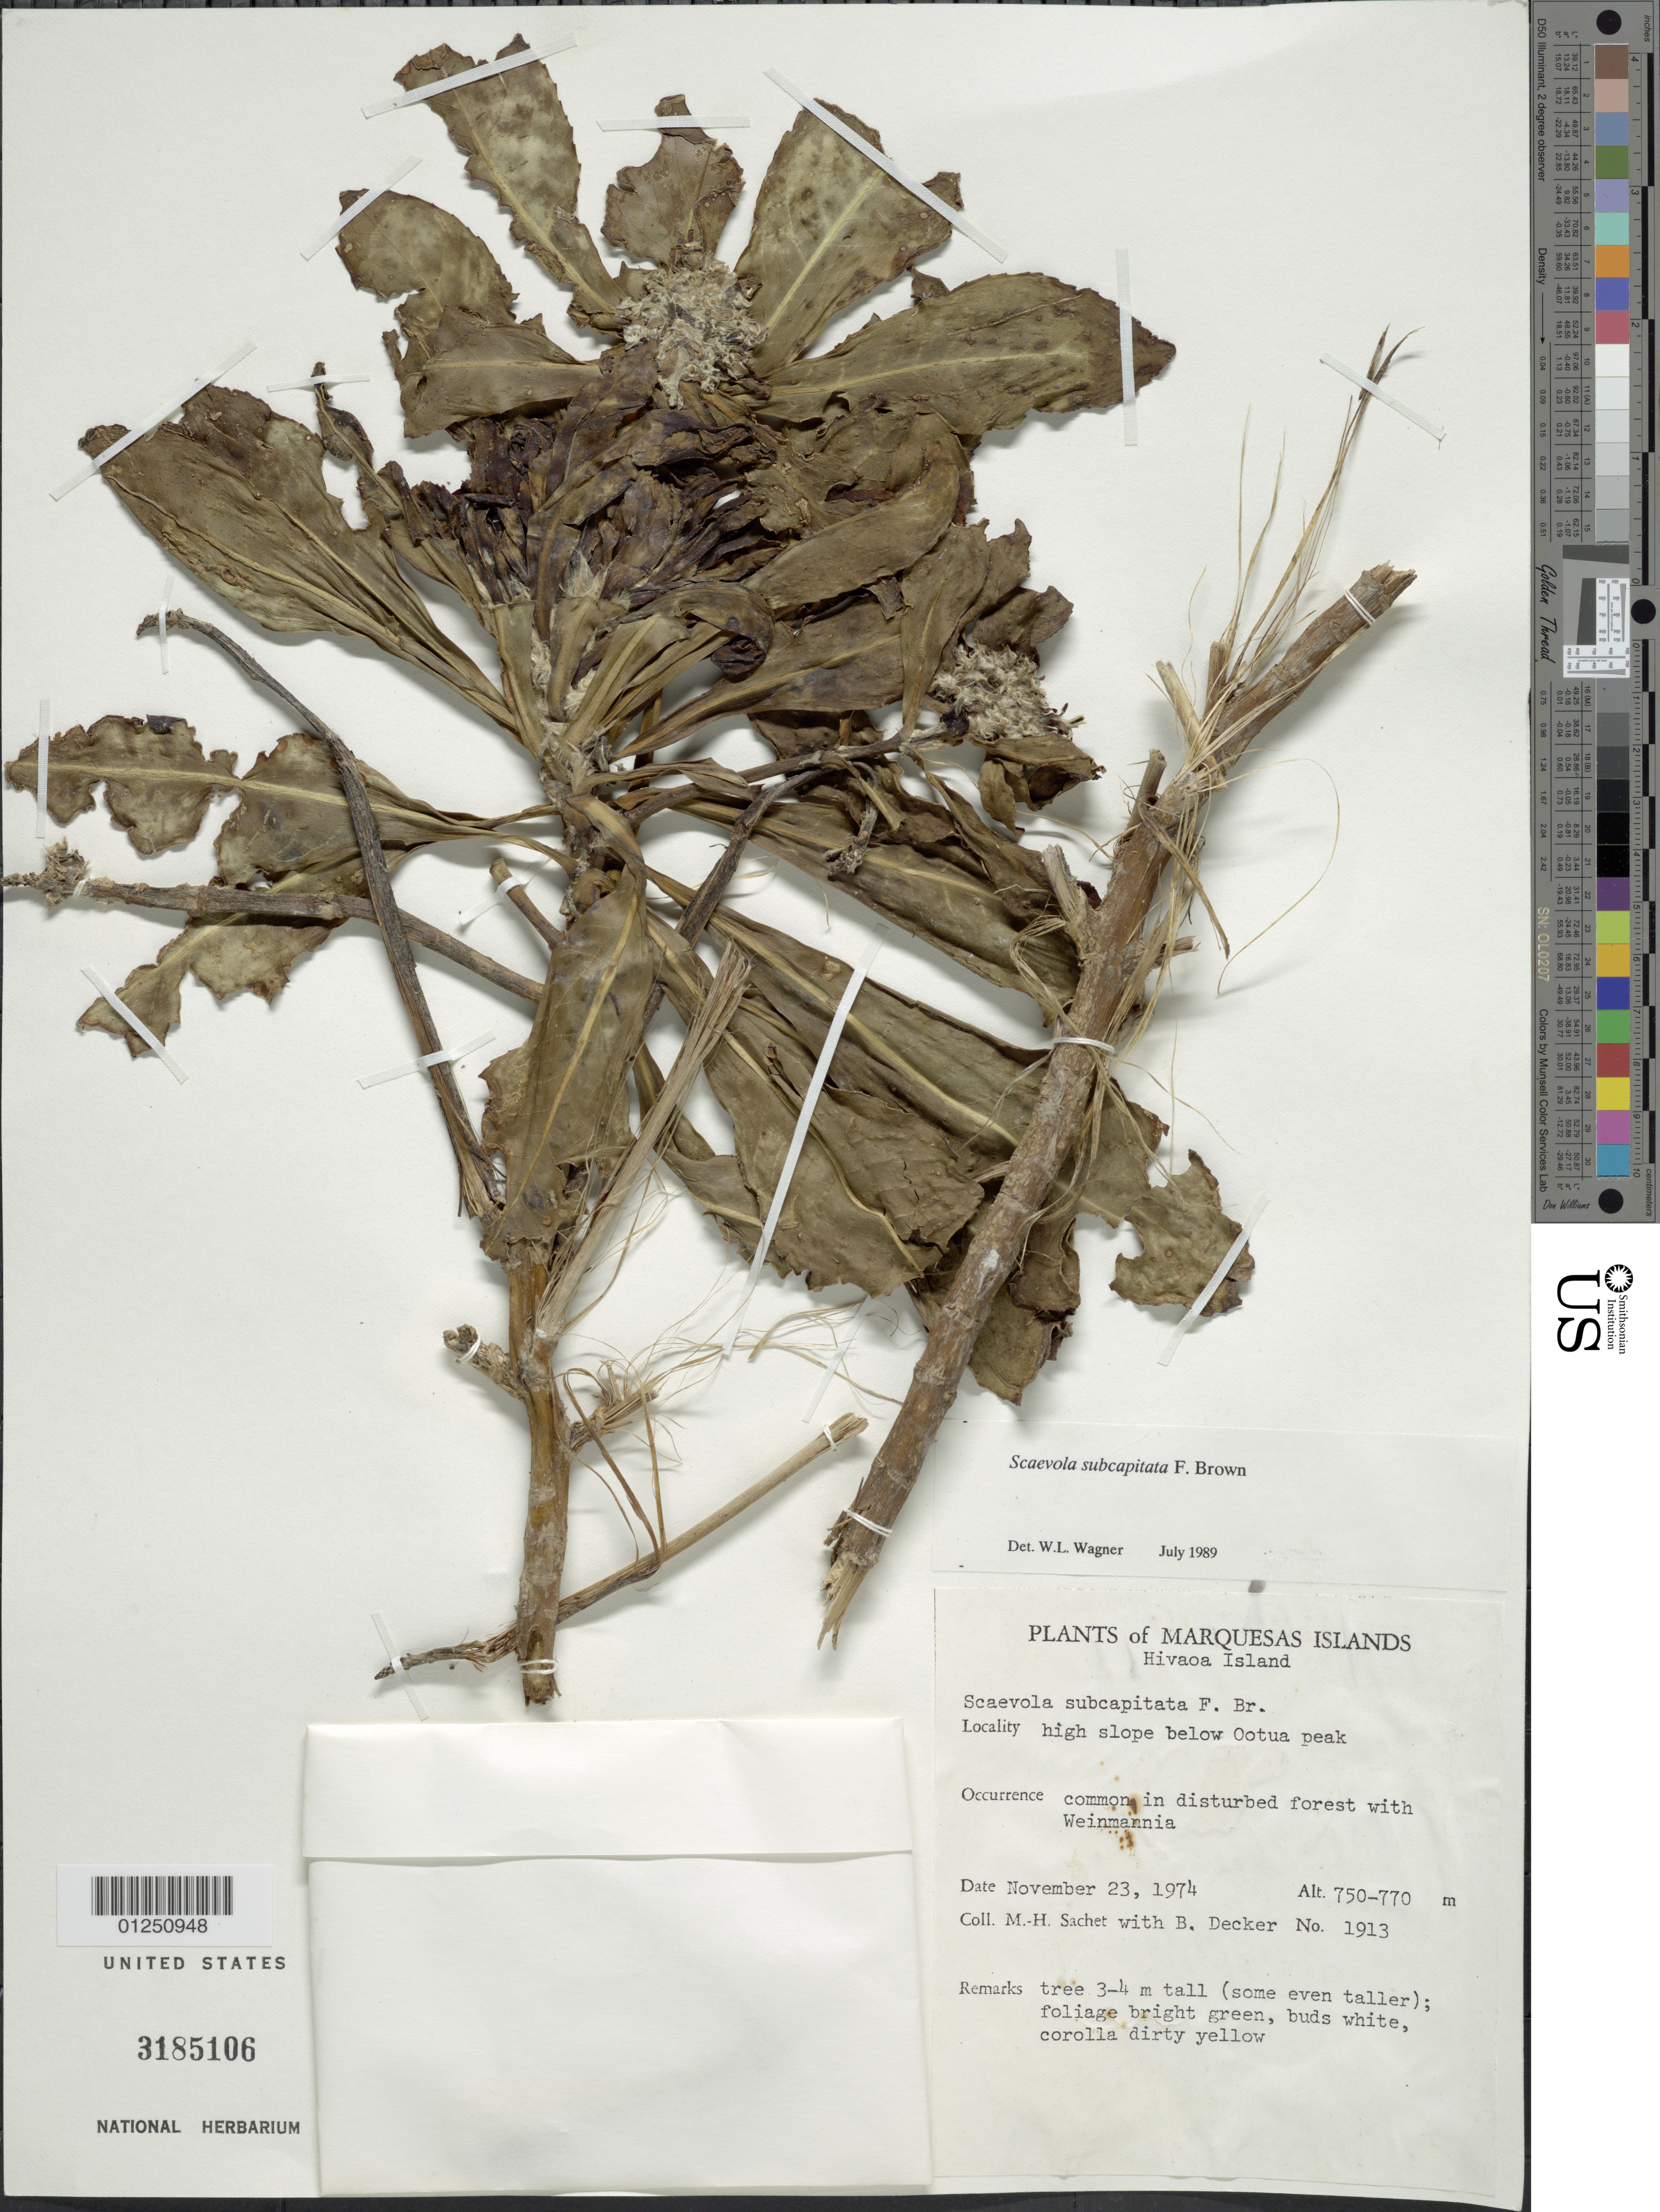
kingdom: Plantae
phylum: Tracheophyta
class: Magnoliopsida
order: Asterales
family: Goodeniaceae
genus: Scaevola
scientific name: Scaevola subcapitata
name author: F. Br.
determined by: Wagner, W. L., (BOT), Smithsonian Institution - National Museum of Natural History (UNITED STATES)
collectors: M.-H. Sachet & B. G. Decker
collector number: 1913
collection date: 1974-11-23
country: French Polynesia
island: Hiva Oa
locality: high slope below Ootua peak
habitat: Disturbed forest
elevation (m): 750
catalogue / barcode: US 3185106